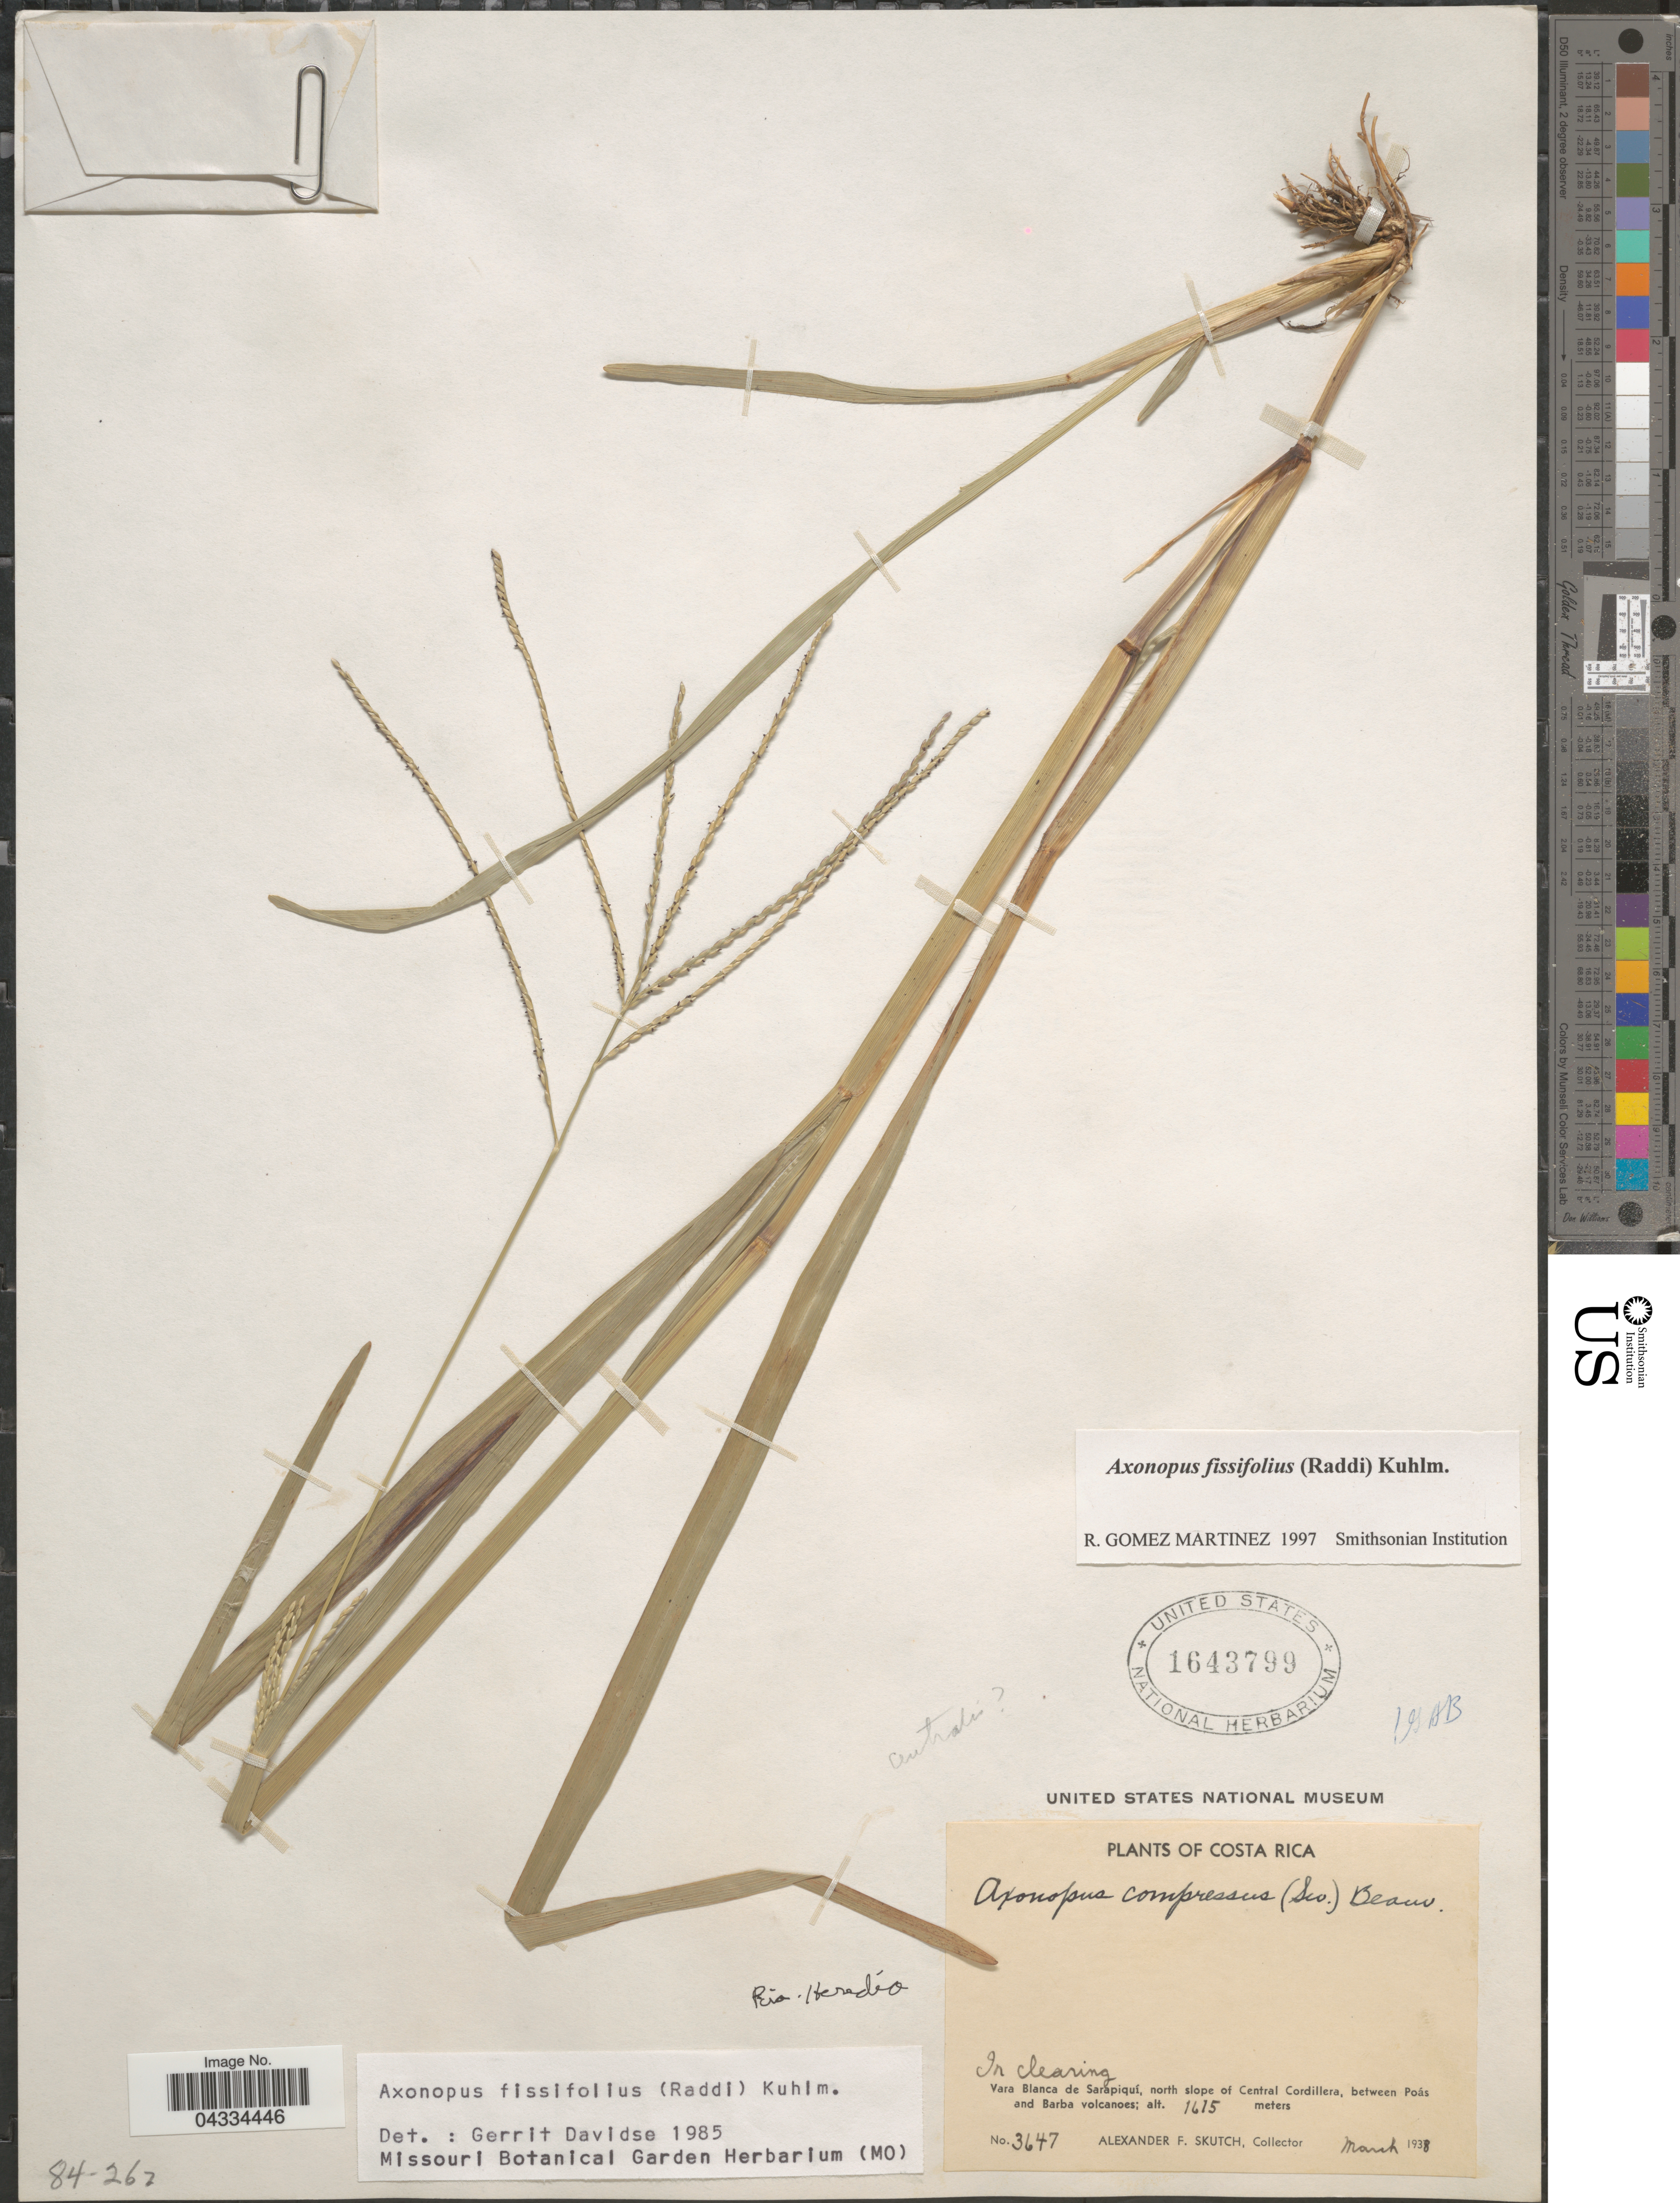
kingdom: Plantae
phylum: Tracheophyta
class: Liliopsida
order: Poales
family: Poaceae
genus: Axonopus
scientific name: Axonopus fissifolius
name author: (Raddi) Kuhlm.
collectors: A. F. Skutch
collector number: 3647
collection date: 1938-03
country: Costa Rica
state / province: Heredia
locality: In clearing. Vara Blanca de Sarapiquí, north slope of Central Cordillera, between Poás and Barba volcanoes.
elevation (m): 1615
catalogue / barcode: US 1643799